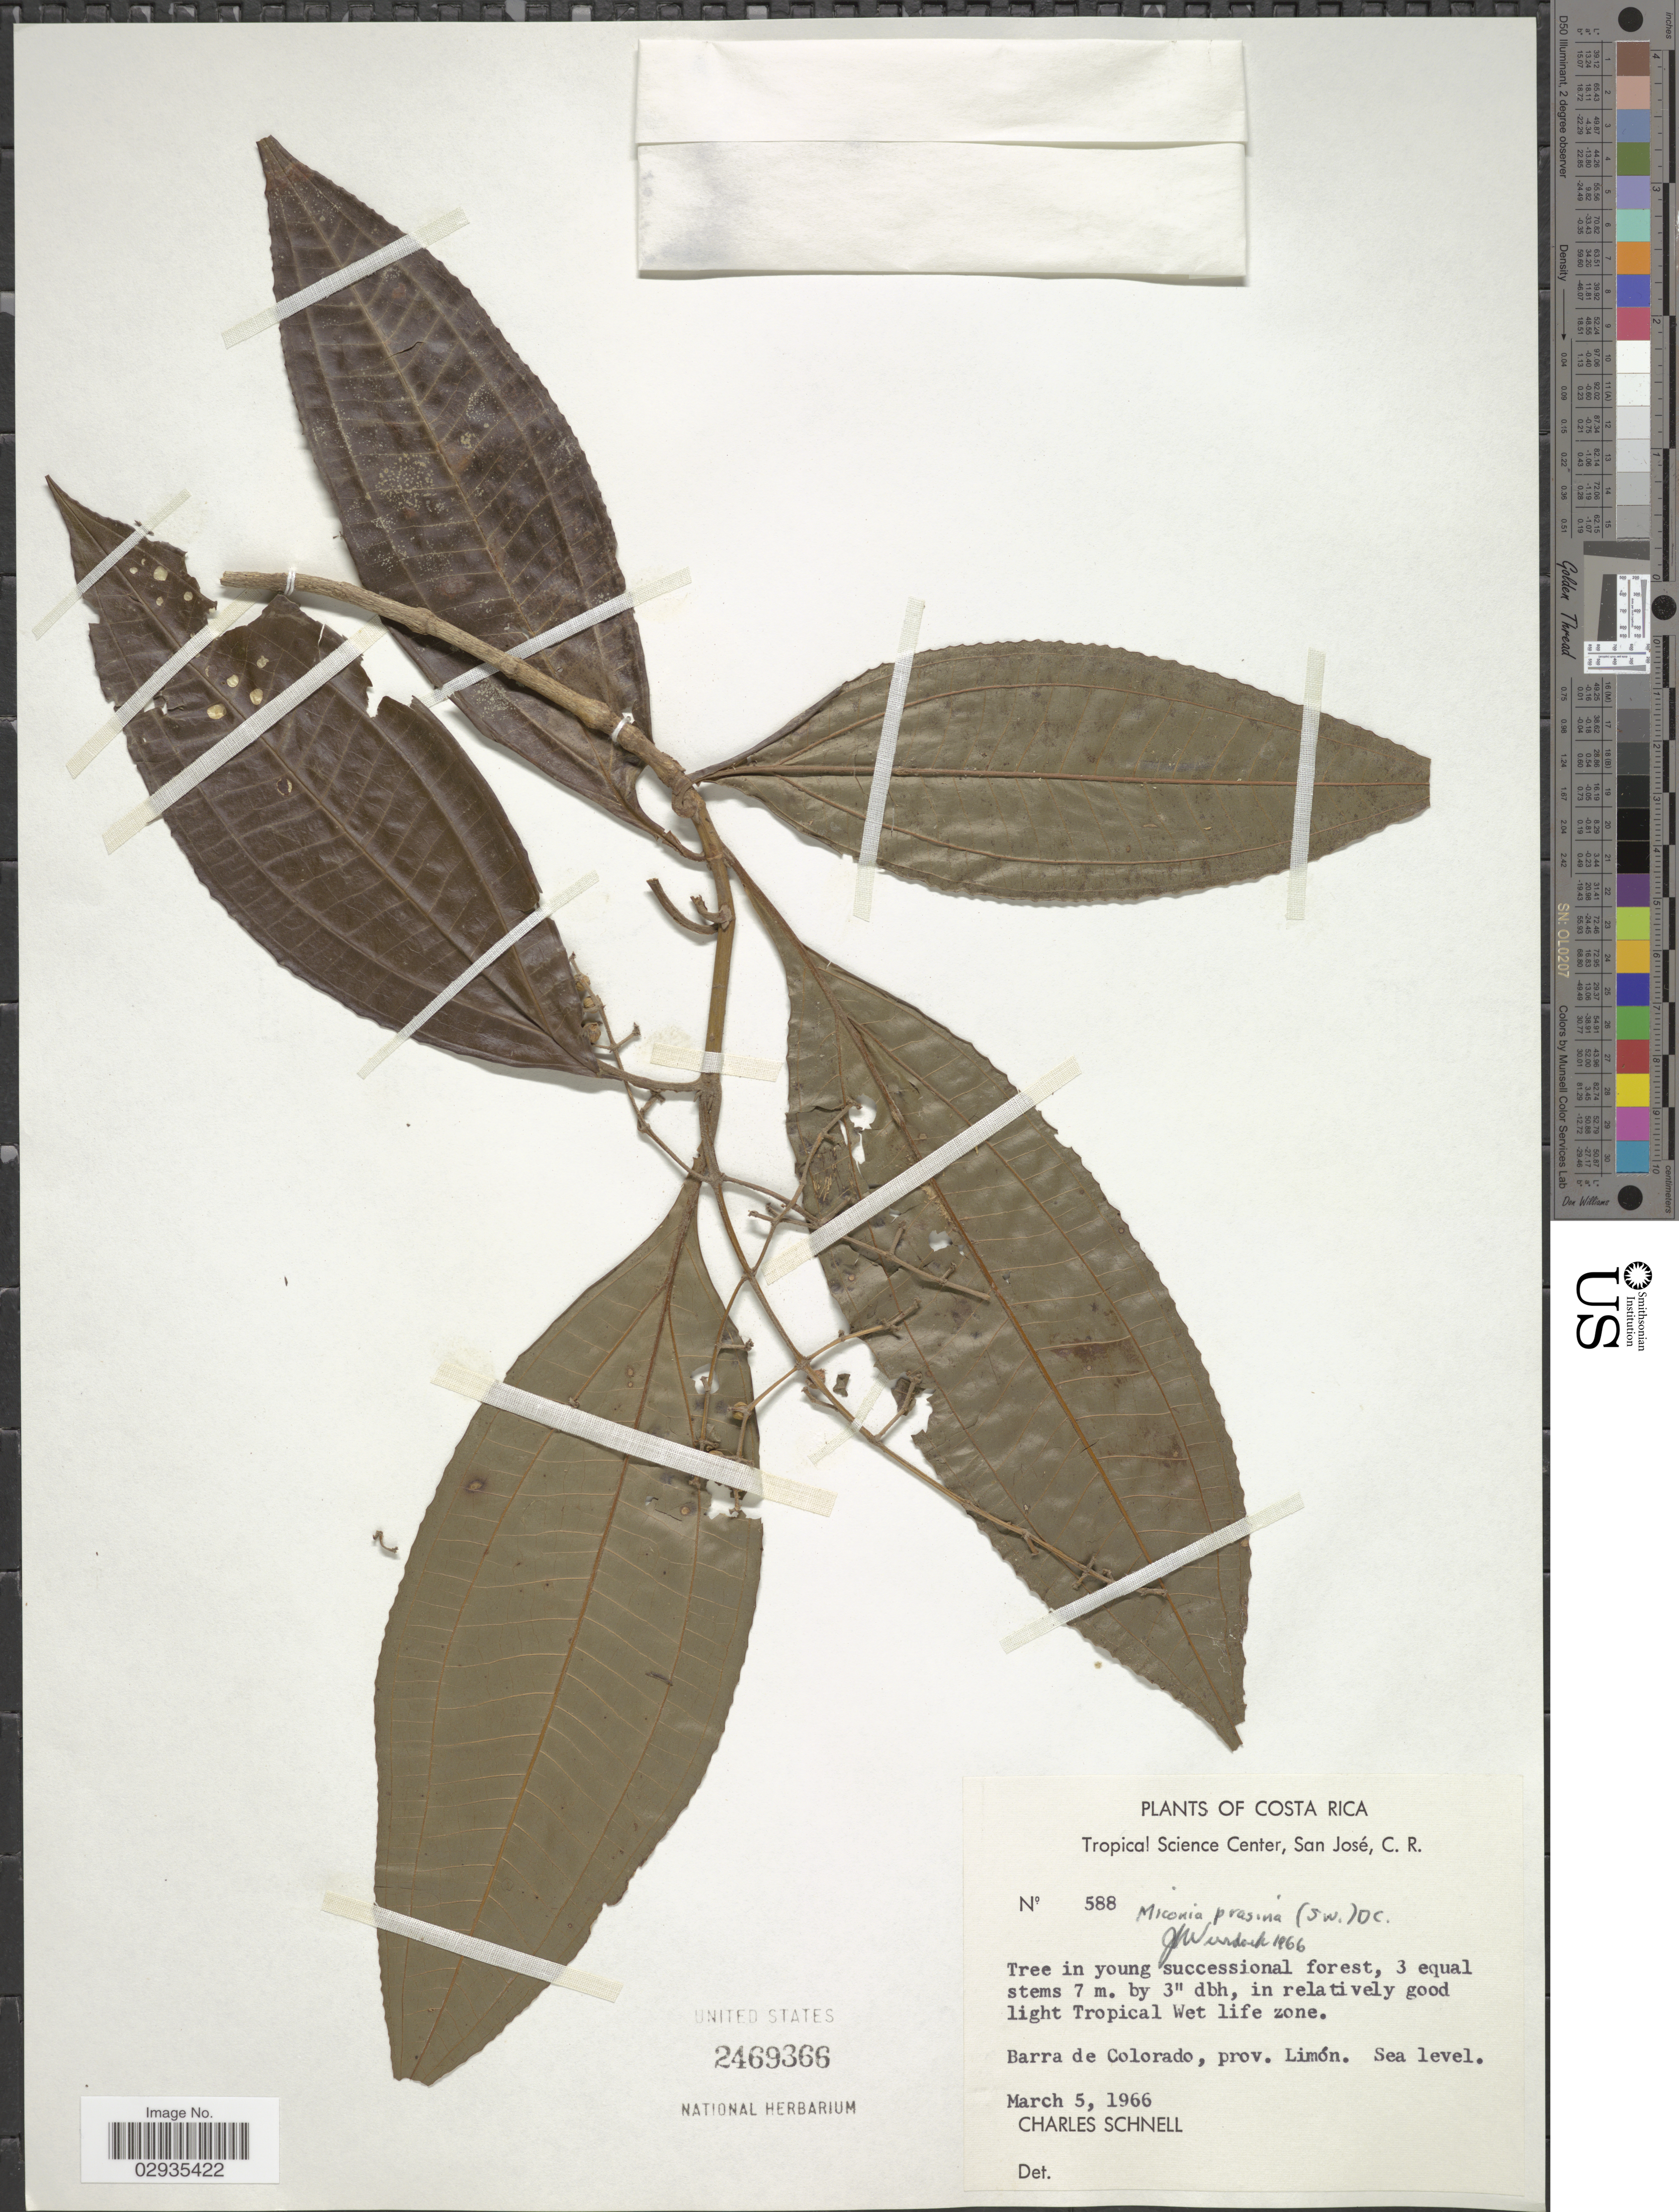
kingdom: Plantae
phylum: Tracheophyta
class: Magnoliopsida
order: Myrtales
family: Melastomataceae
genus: Miconia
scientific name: Miconia prasina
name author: (Sw.) DC.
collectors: C. Schnell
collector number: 588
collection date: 1966-03-05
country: Costa Rica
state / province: Limón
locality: In relatively good light Tropical Wet life zone, Barra de Colorado.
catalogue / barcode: US 2469366